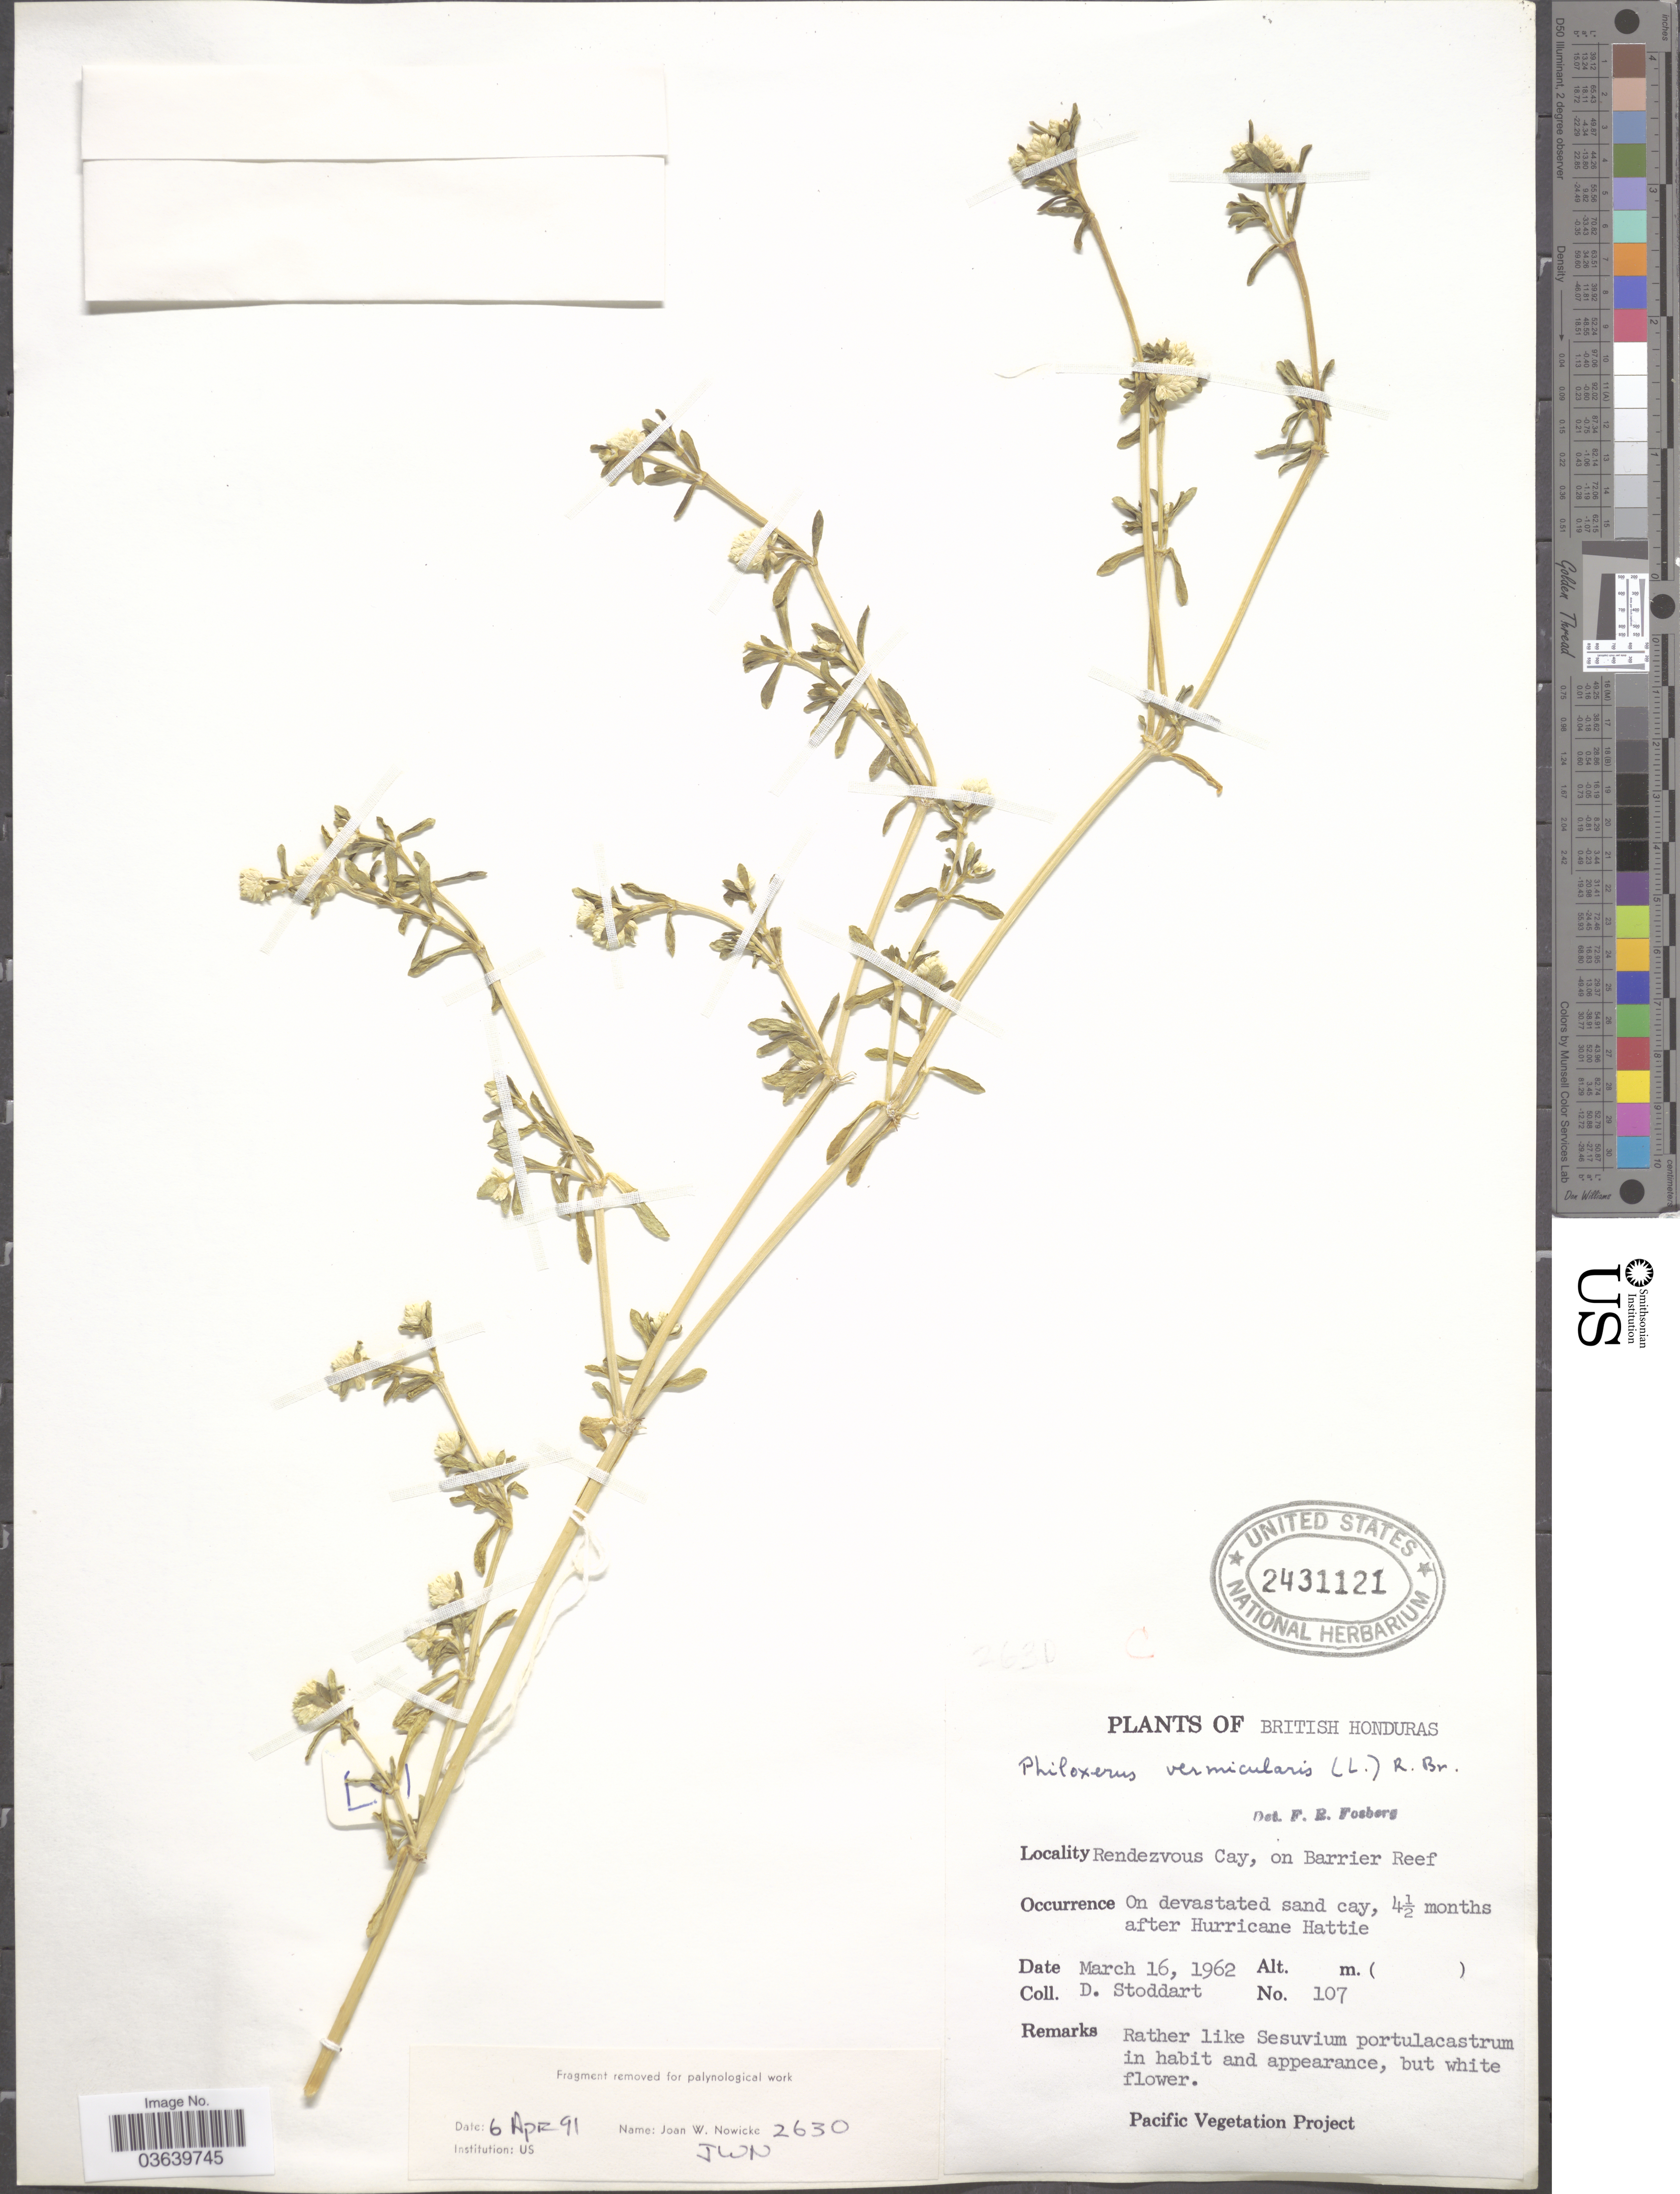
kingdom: Plantae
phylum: Tracheophyta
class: Magnoliopsida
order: Caryophyllales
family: Amaranthaceae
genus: Gomphrena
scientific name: Gomphrena vermicularis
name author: L.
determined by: Strong, Mark T., (BOT), Smithsonian Institution - National Museum of Natural History (UNITED STATES)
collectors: D. Stoddart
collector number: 107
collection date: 1962-03-16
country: Belize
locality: British Honduras, Rendezvous Cay, on Barrier Reef.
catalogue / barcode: US 2431121